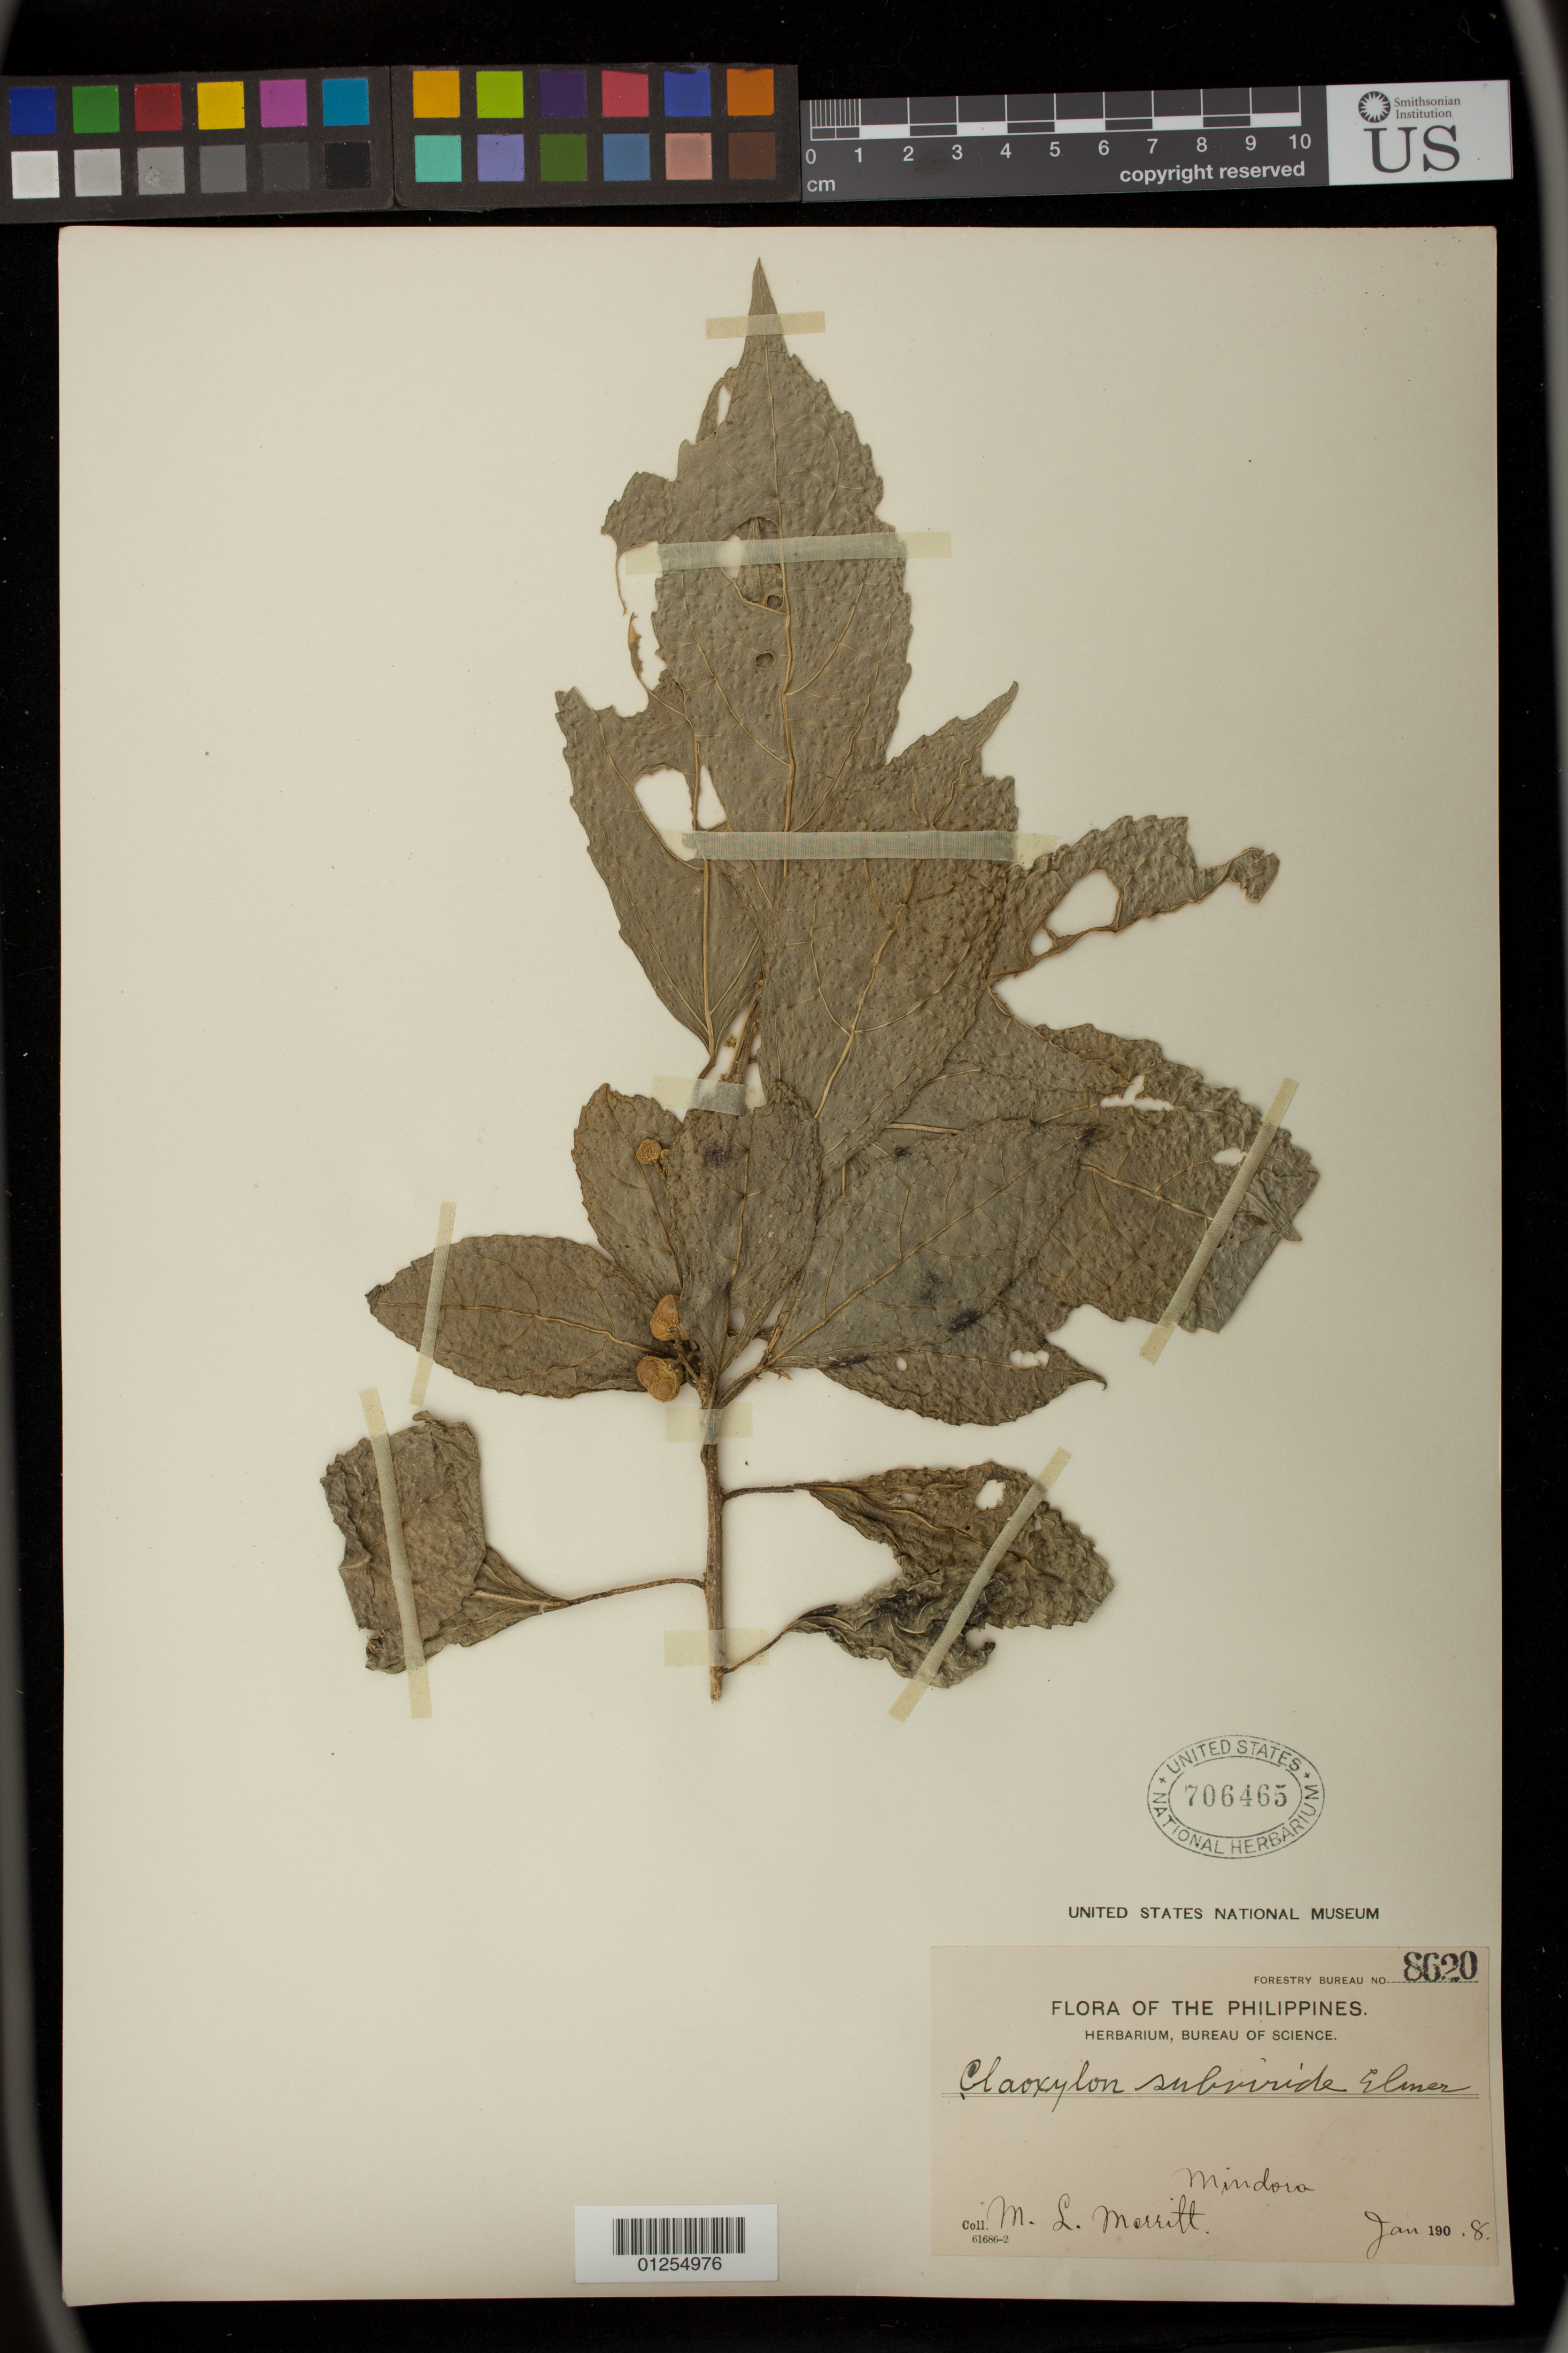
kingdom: Plantae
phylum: Tracheophyta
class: Magnoliopsida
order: Malpighiales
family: Euphorbiaceae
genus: Claoxylon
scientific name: Claoxylon subviride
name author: Elmer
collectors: M. L. Merritt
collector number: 8620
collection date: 1908-01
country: Philippines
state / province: Mimaropa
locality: Mindoro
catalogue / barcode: US 706465